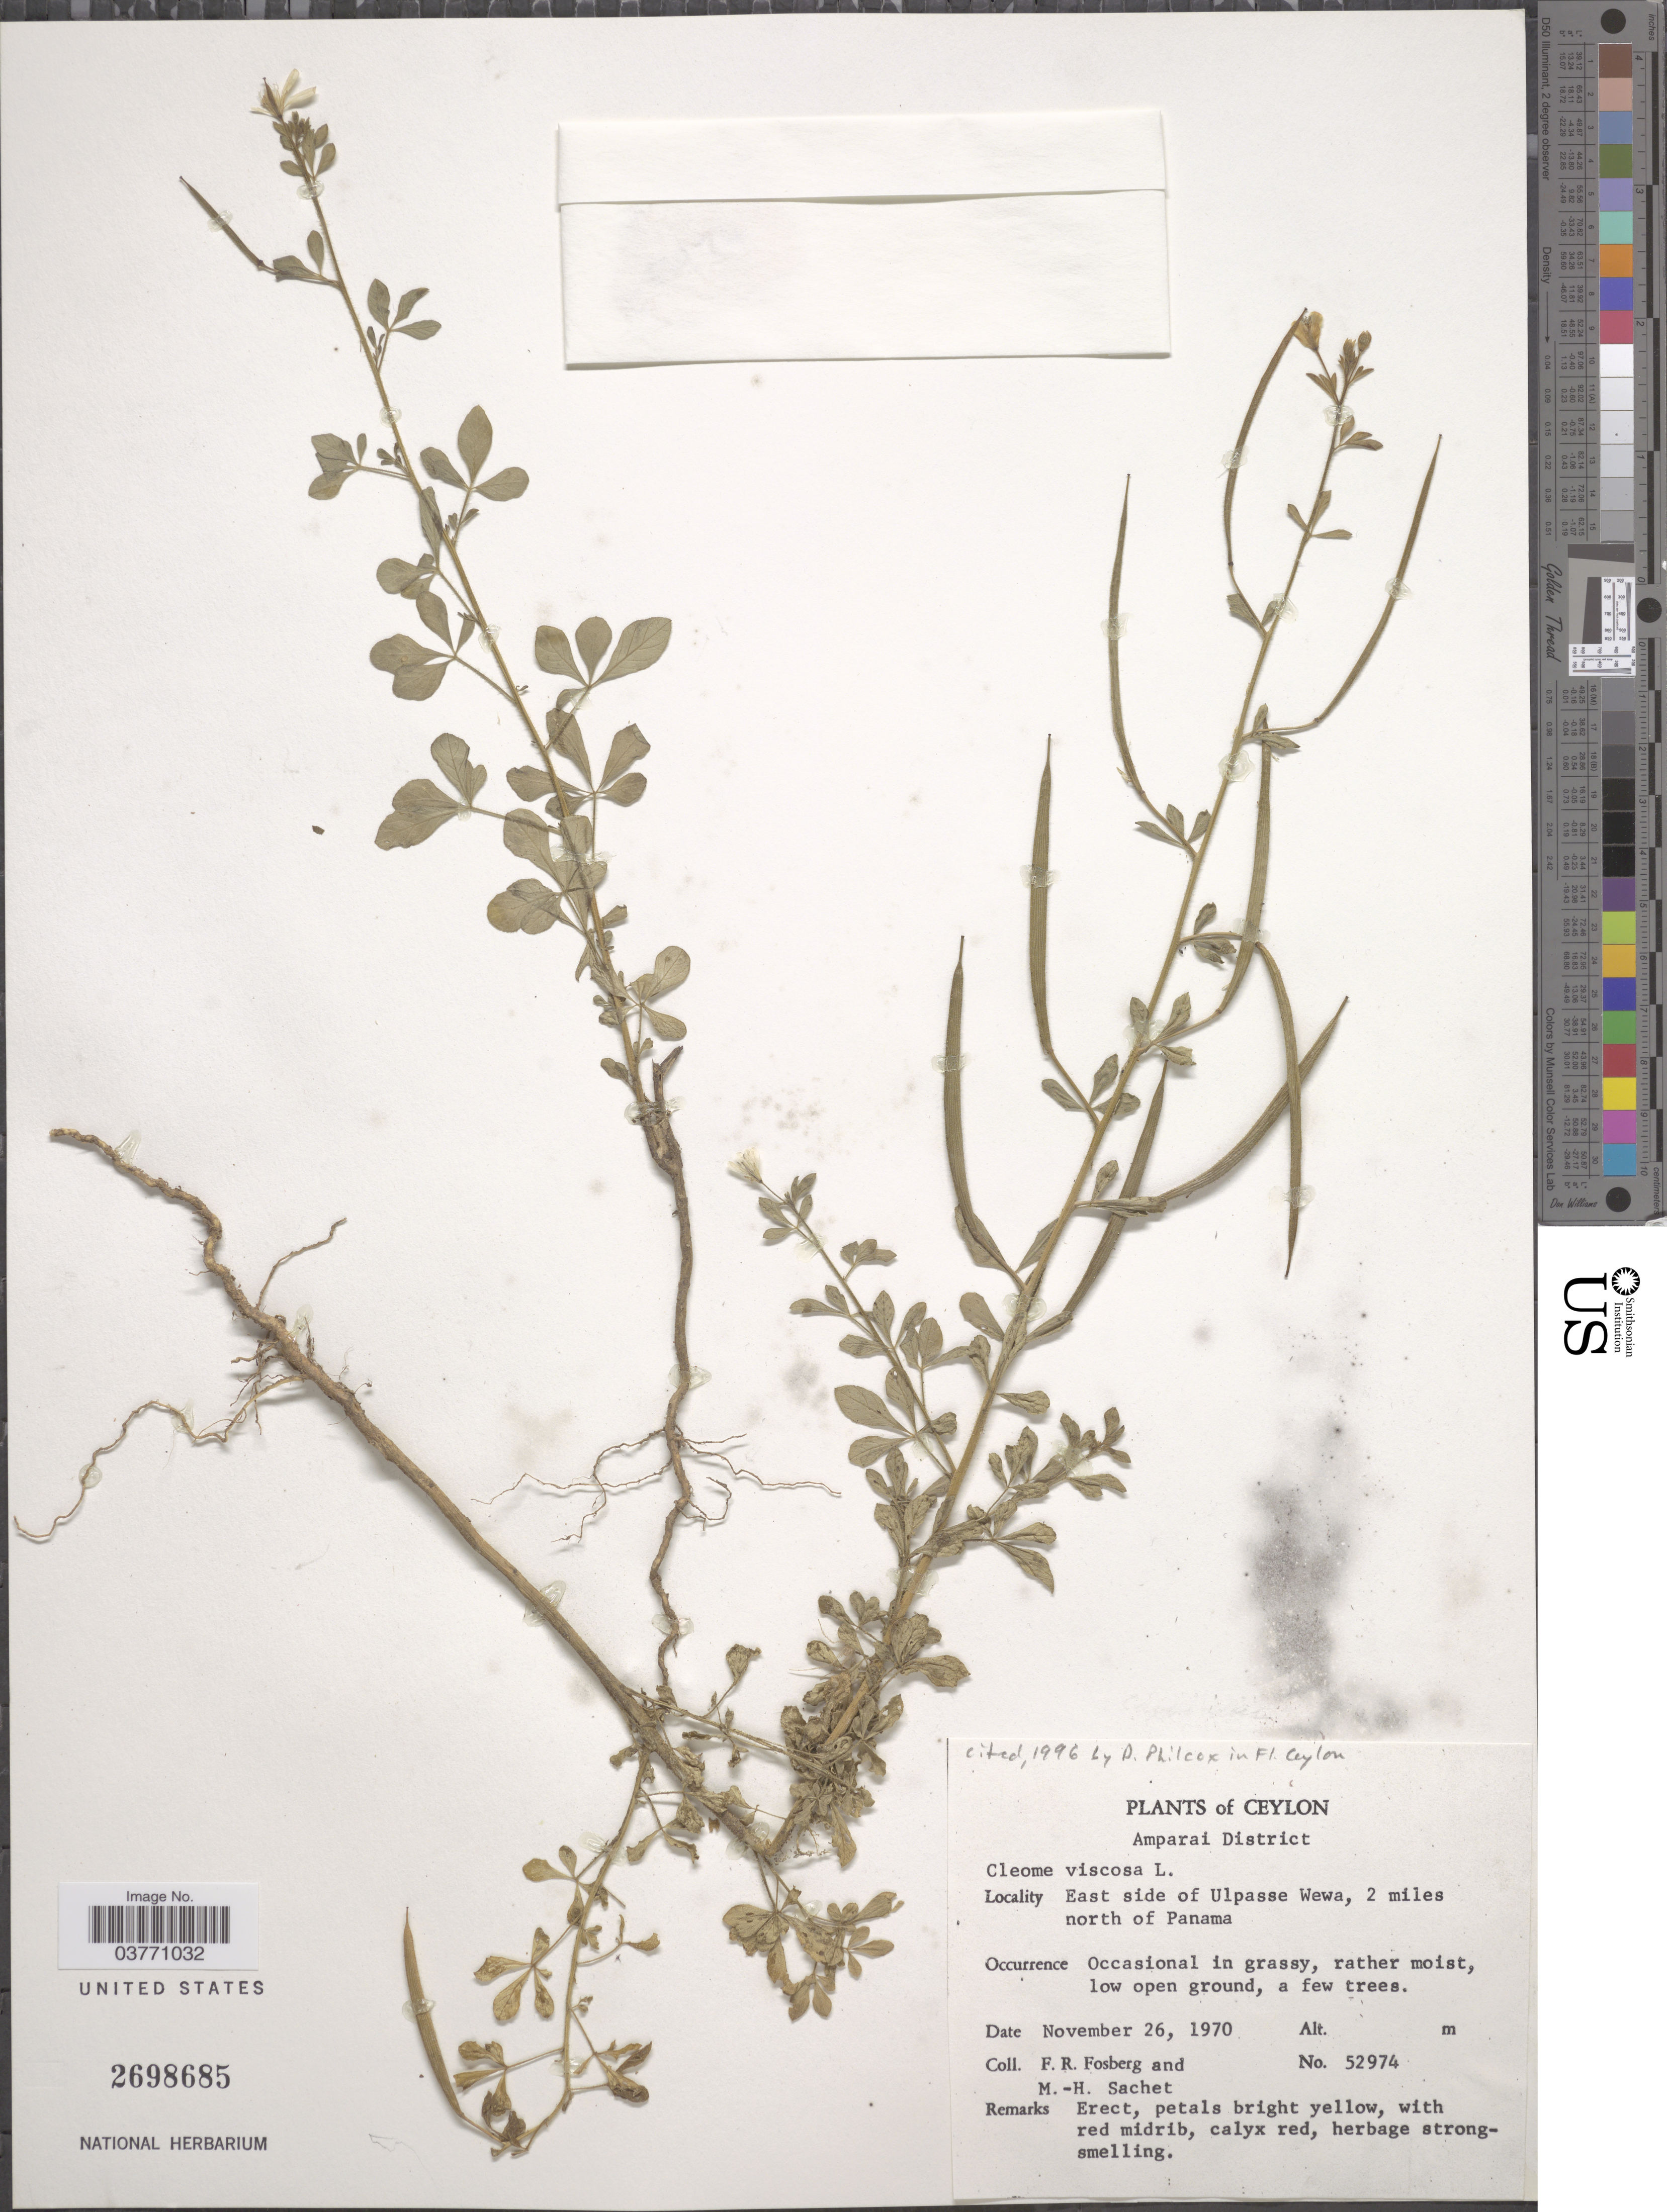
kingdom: Plantae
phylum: Tracheophyta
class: Magnoliopsida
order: Brassicales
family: Cleomaceae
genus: Arivela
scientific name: Arivela viscosa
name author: (L.) Raf.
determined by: Strong, M. T., (US), Smithsonian Institution - National Museum of Natural History (UNITED STATES)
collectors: F. R. Fosberg & M.-H. Sachet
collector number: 52974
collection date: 1970-11-26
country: Sri Lanka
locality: Ceylon. Amparai District. East side of Ulpasse Wewa, 2 miles north of Panama.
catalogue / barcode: US 2698685